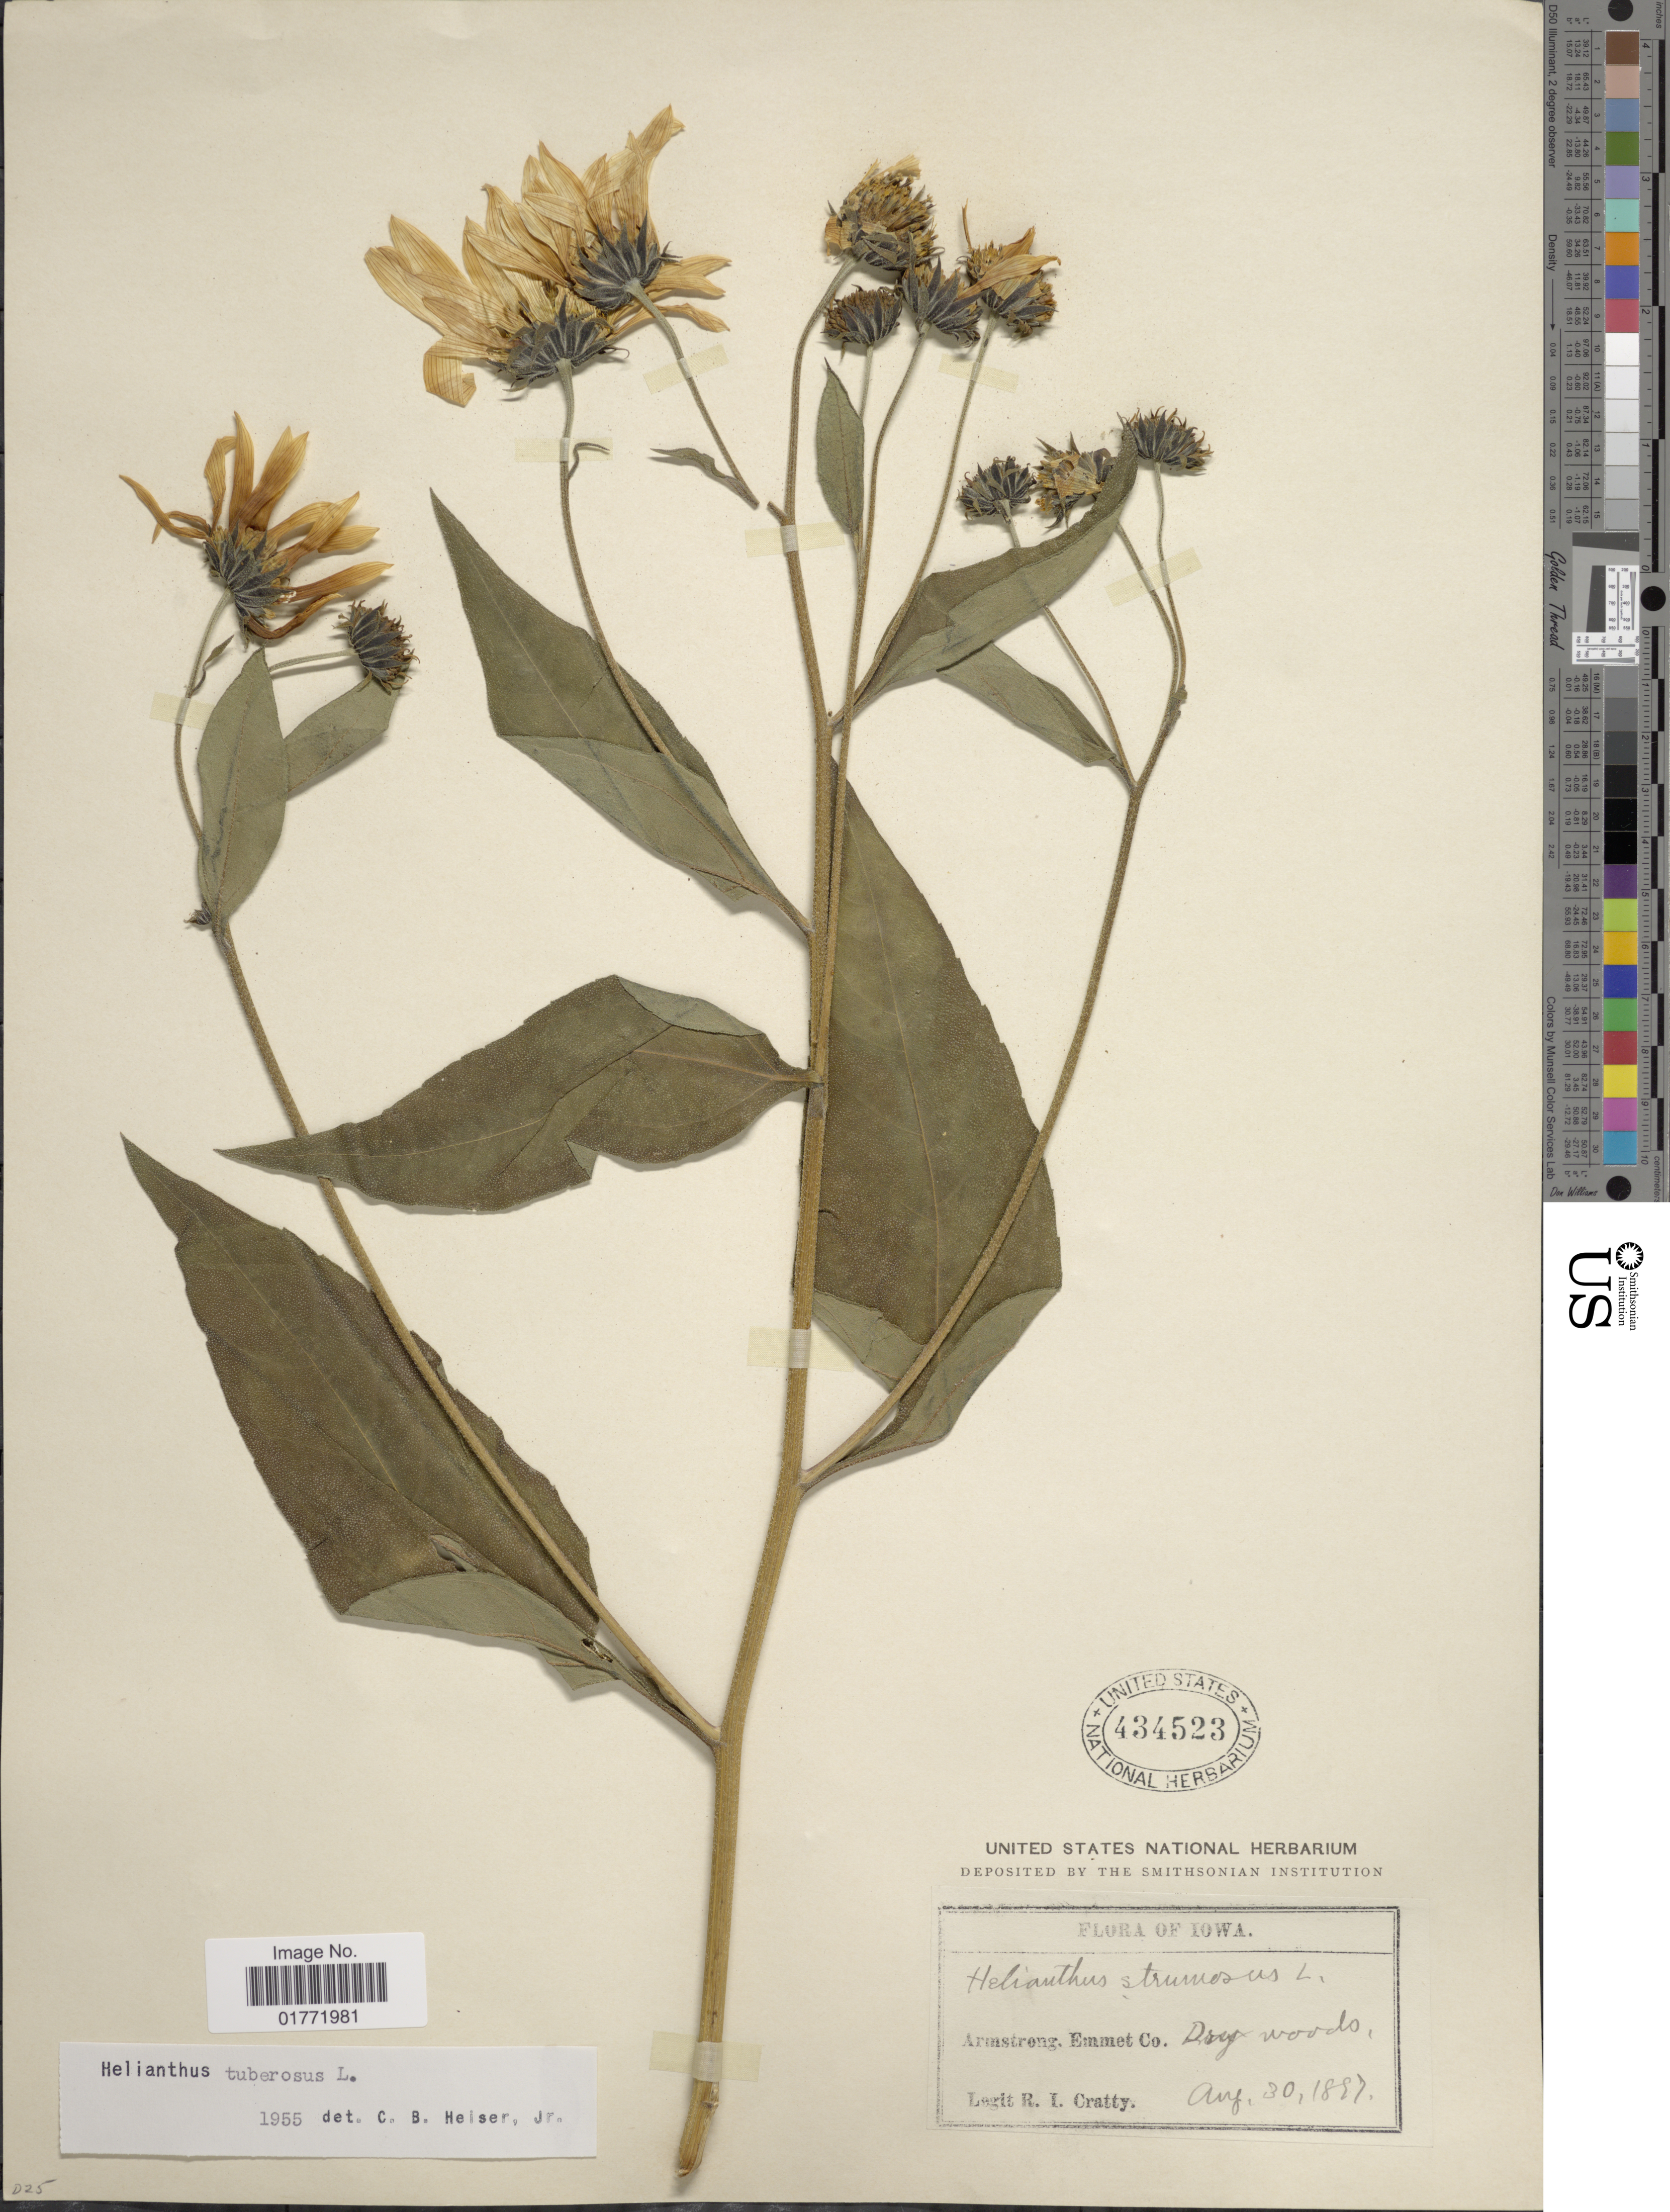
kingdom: Plantae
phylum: Tracheophyta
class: Magnoliopsida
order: Asterales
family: Asteraceae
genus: Helianthus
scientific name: Helianthus tuberosus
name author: L.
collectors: R. Cratty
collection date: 1897-08-30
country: United States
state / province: Iowa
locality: Armstrong, Emmet Co.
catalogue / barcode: US 434523